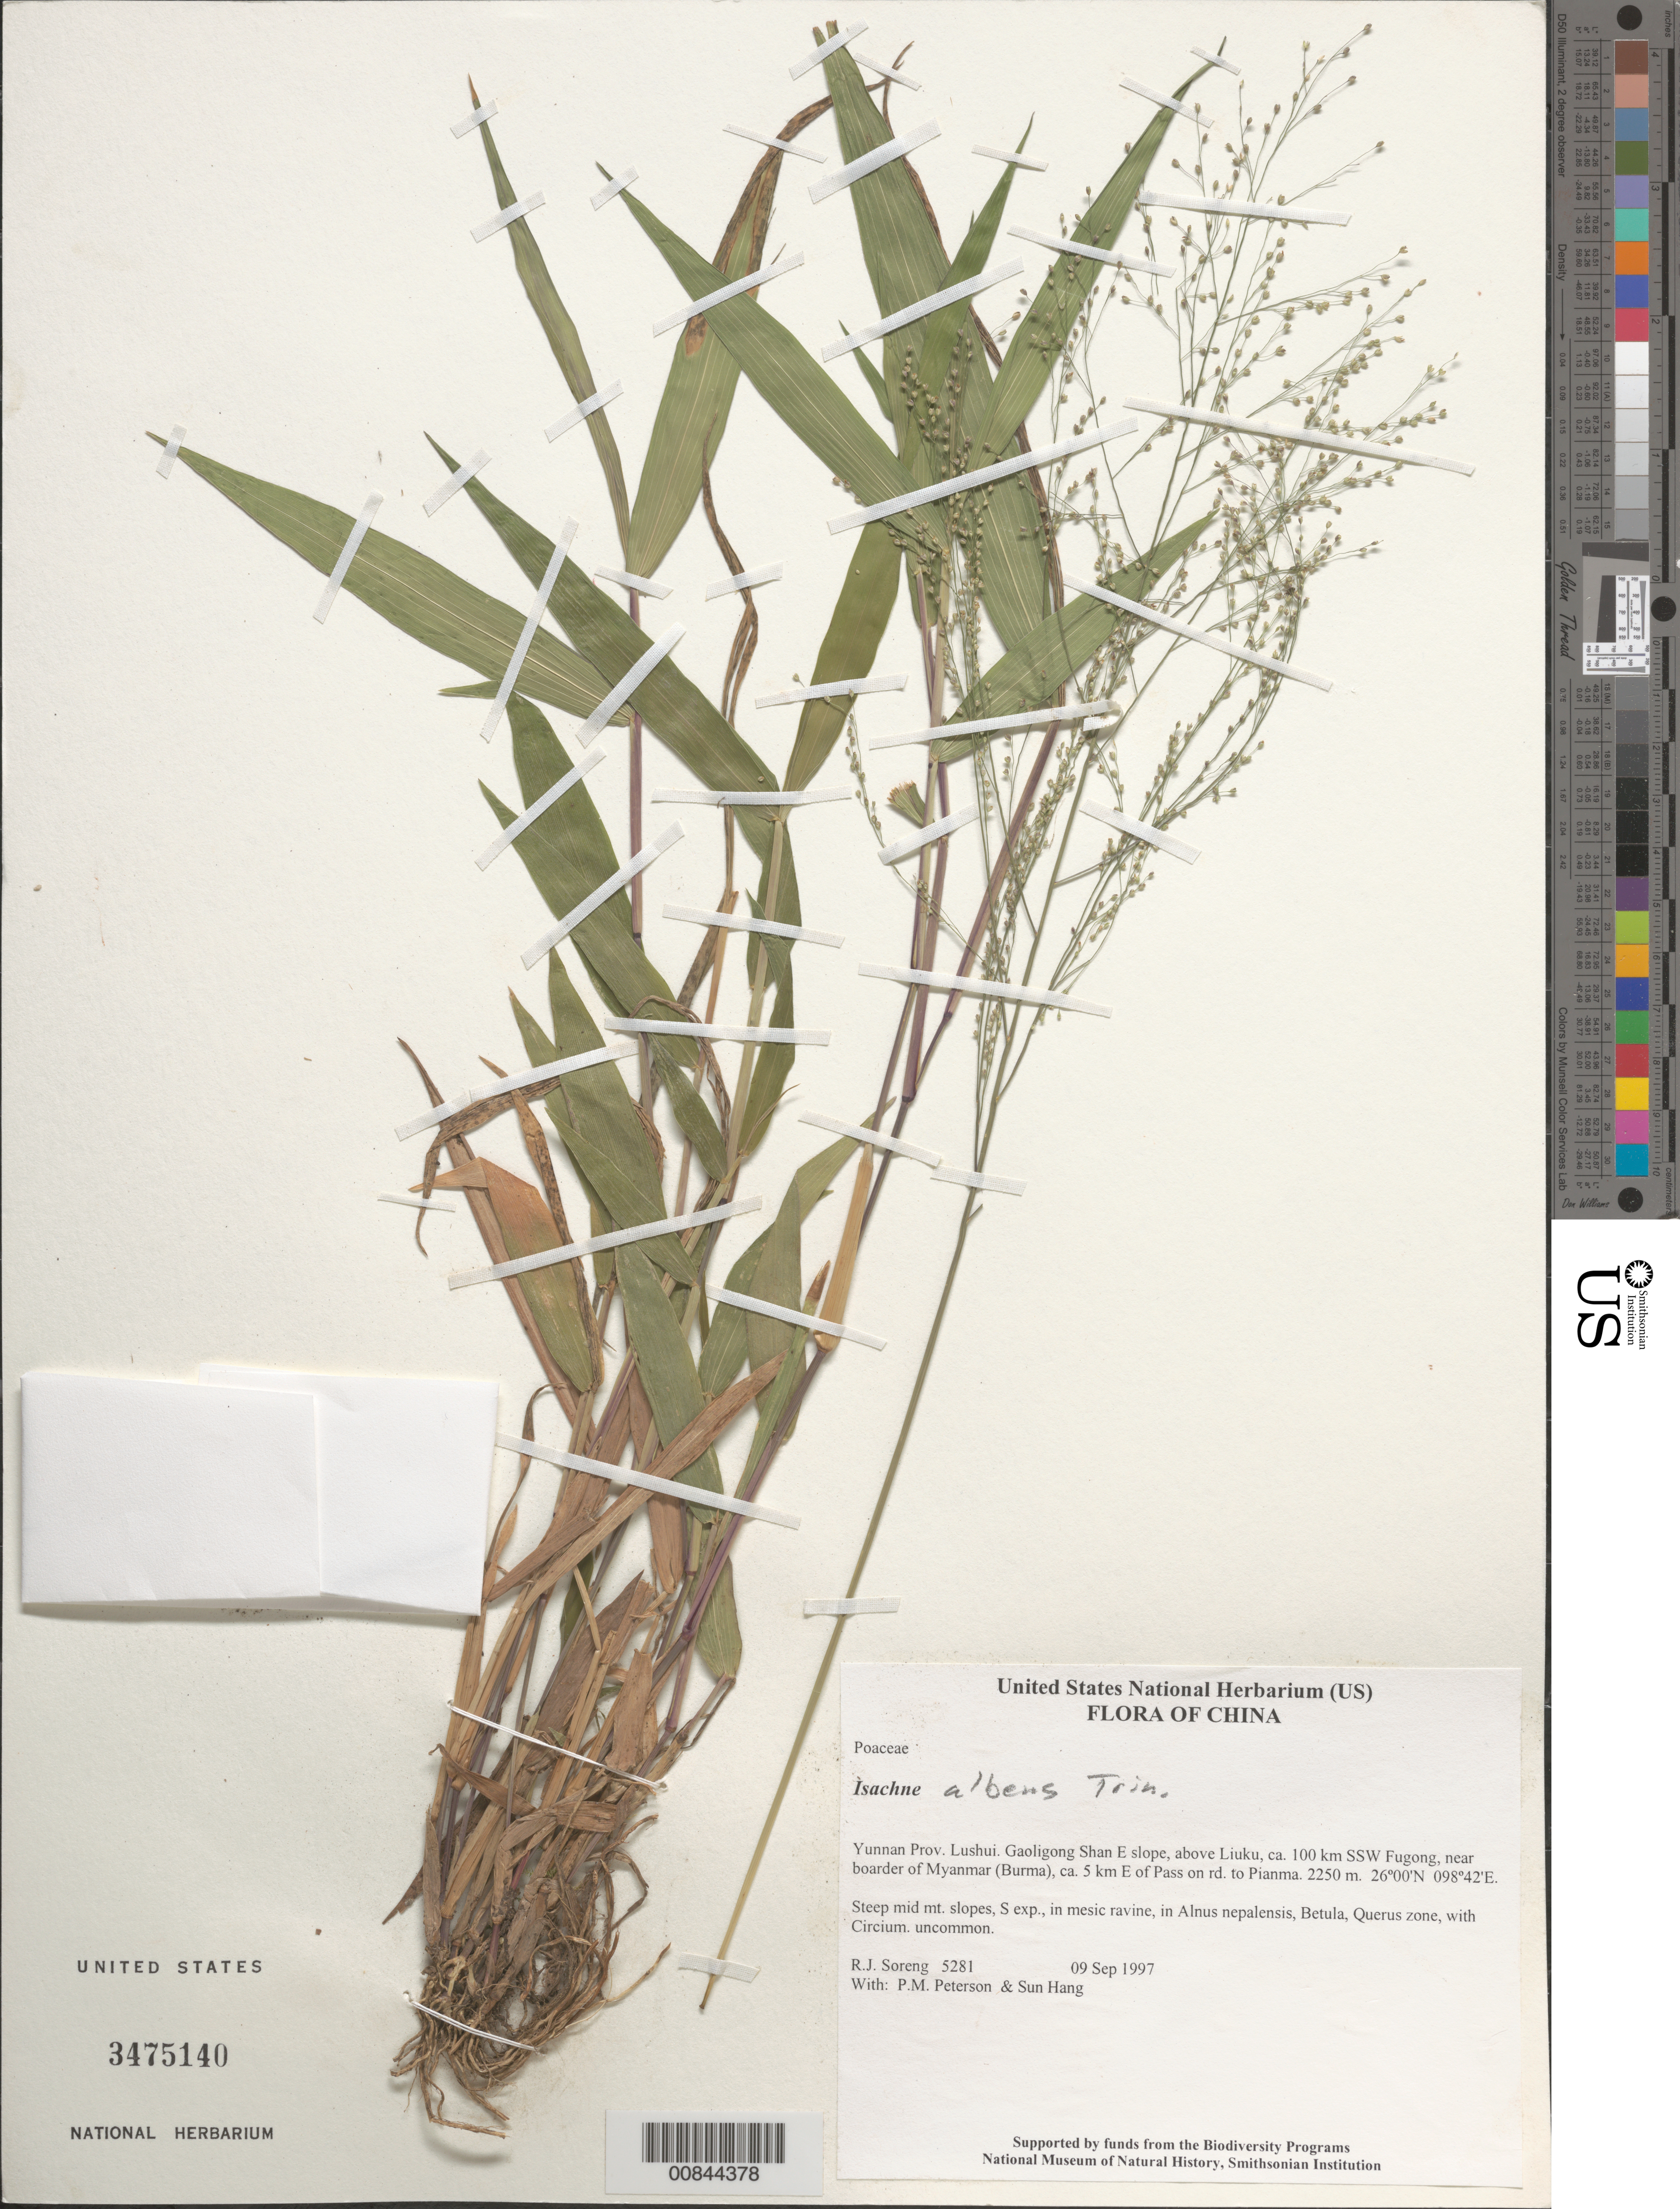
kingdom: Plantae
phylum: Tracheophyta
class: Liliopsida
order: Poales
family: Poaceae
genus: Isachne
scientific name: Isachne albens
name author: Trin.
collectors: R. J. Soreng, P. M. Peterson & Sun Hang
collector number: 5281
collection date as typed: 09 Sep 1997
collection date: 1997-09-09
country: China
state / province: Yunnan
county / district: Lushui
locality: Gaoligong Shan E slope, above Liuku, ca. 100 km SSW Fugong, near boarder of Myanmar (Burma), ca. 5 km E of Pass on rd. to Pianma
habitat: Steep mid mt. slopes, S exp., in mesic ravine, in Alnus nepalensis, Betula, Querus zone, with Circium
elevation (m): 2250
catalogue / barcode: US 3475140